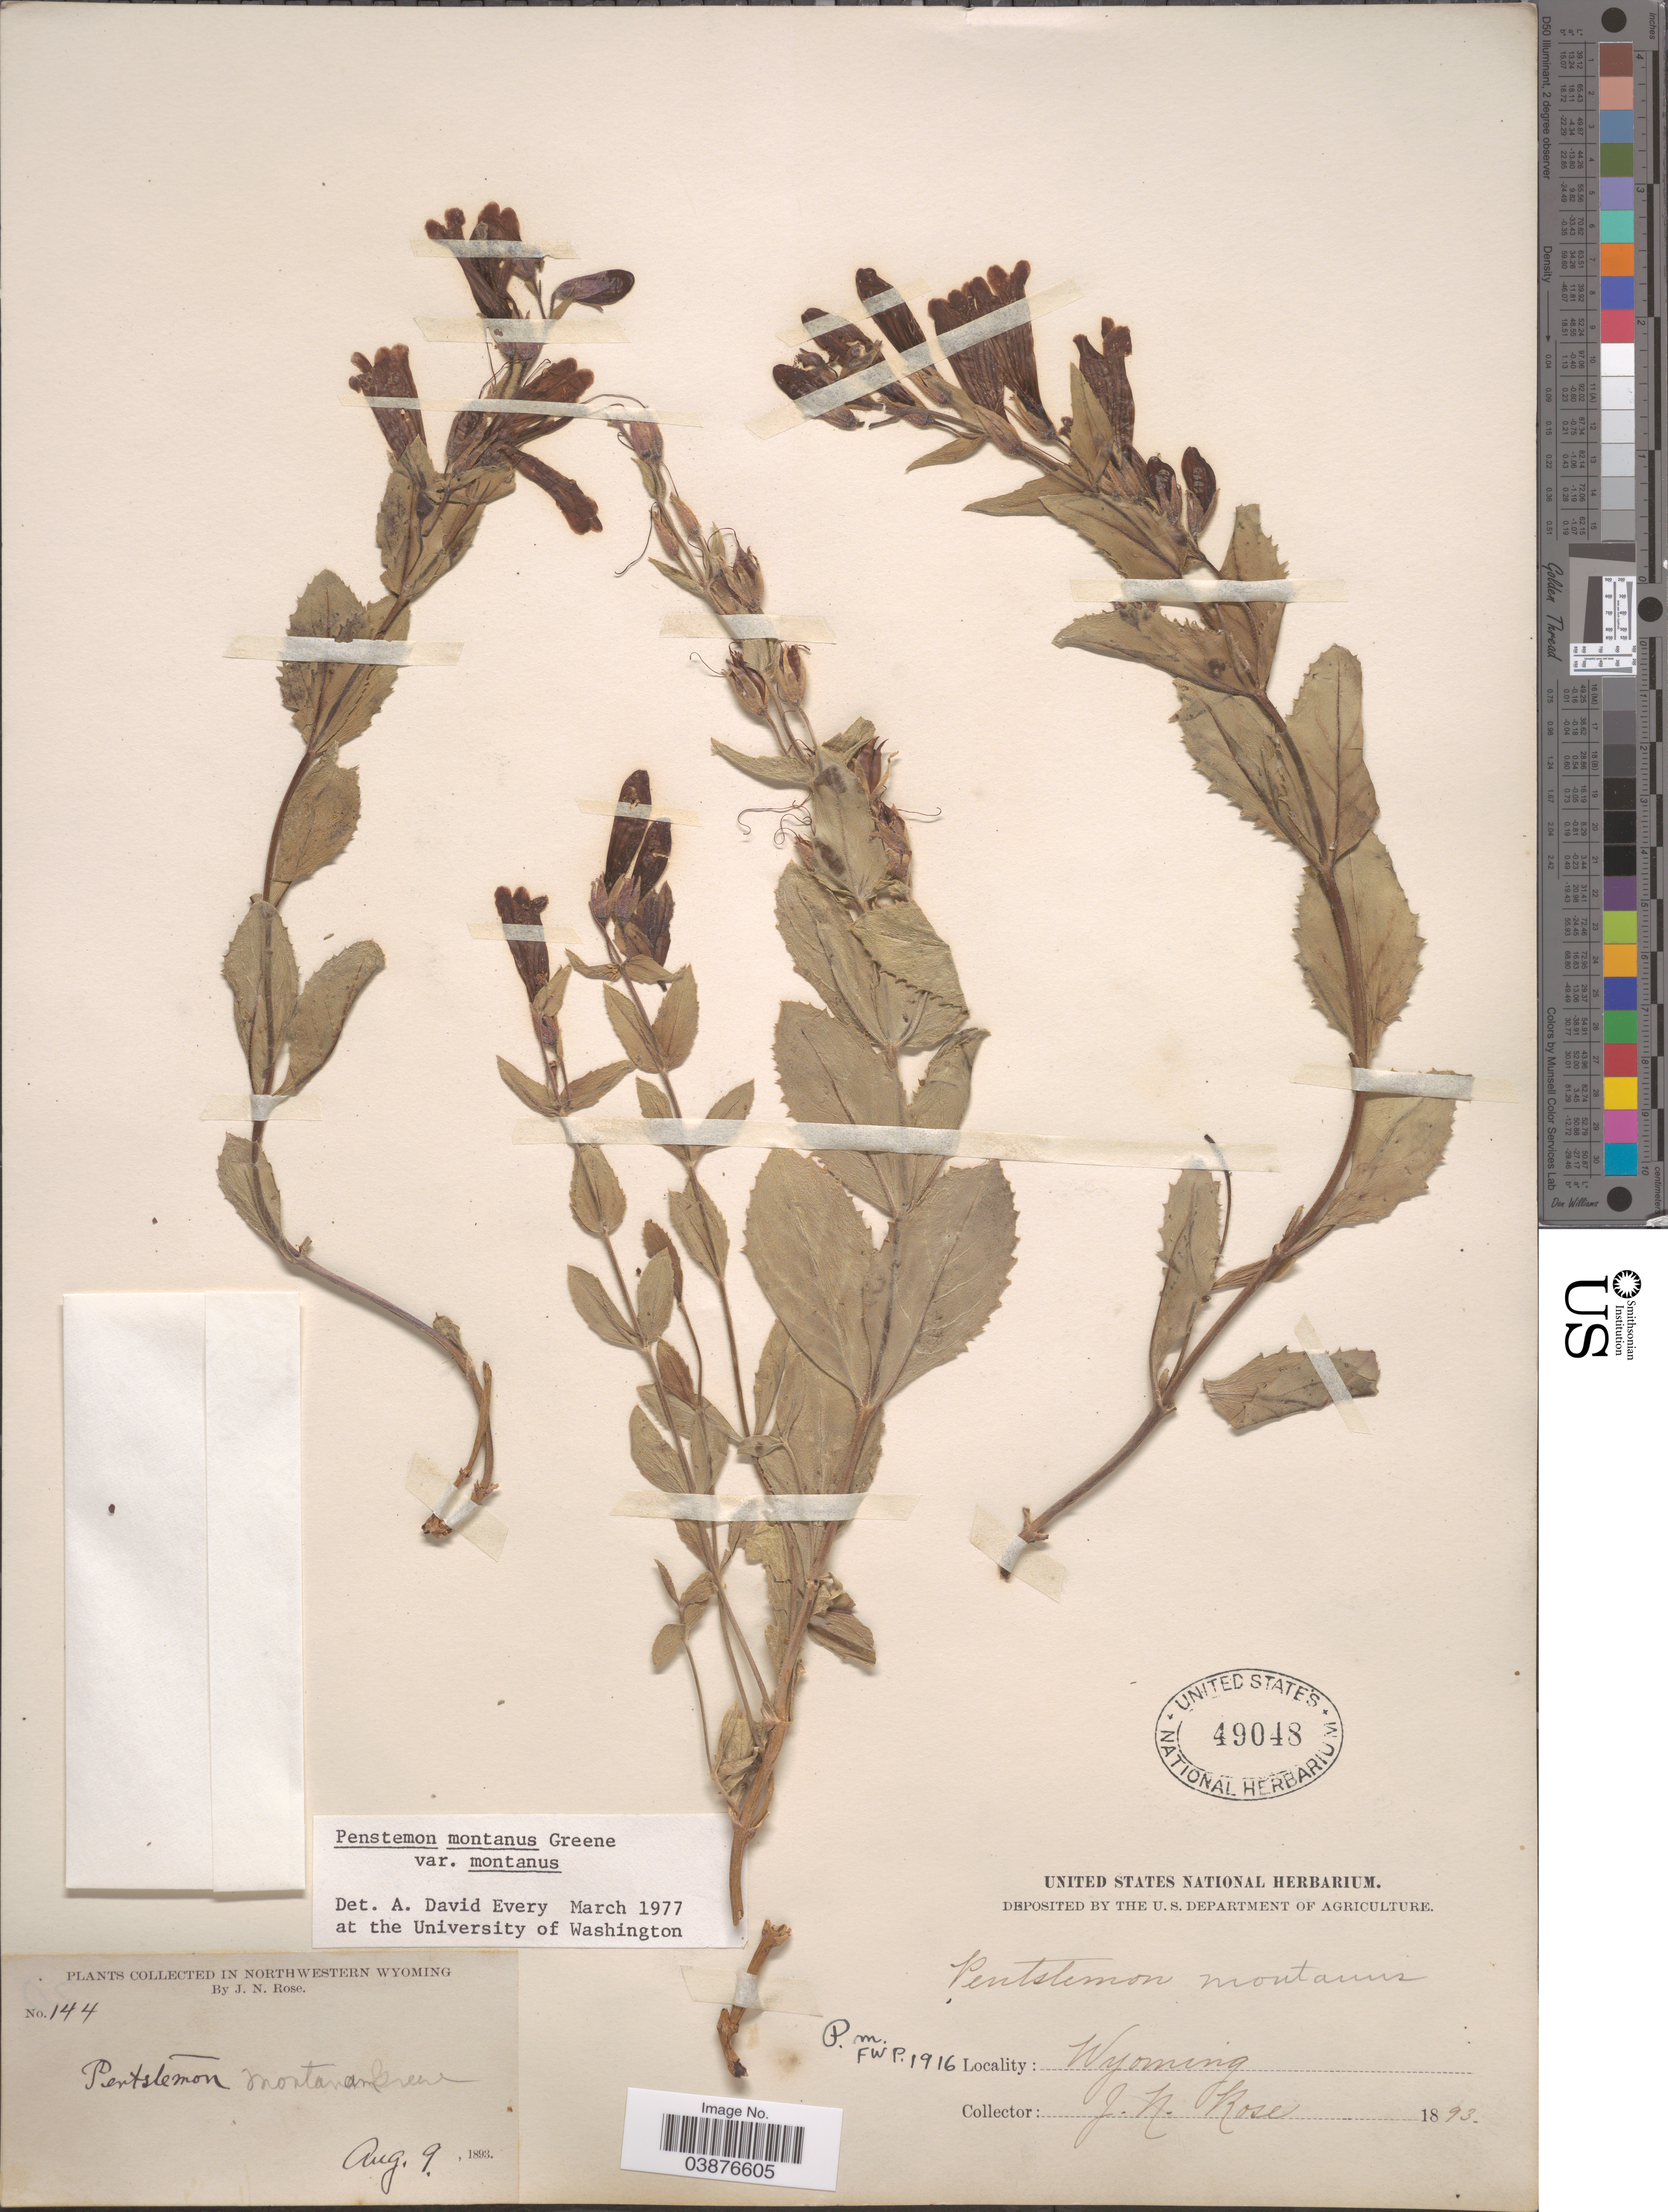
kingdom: Plantae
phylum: Tracheophyta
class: Magnoliopsida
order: Lamiales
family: Plantaginaceae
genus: Penstemon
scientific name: Penstemon montanus var. montanus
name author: Greene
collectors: J. N. Rose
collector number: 144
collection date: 1893-08-09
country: United States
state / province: Wyoming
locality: Northwestern Wyoming.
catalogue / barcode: US 49048